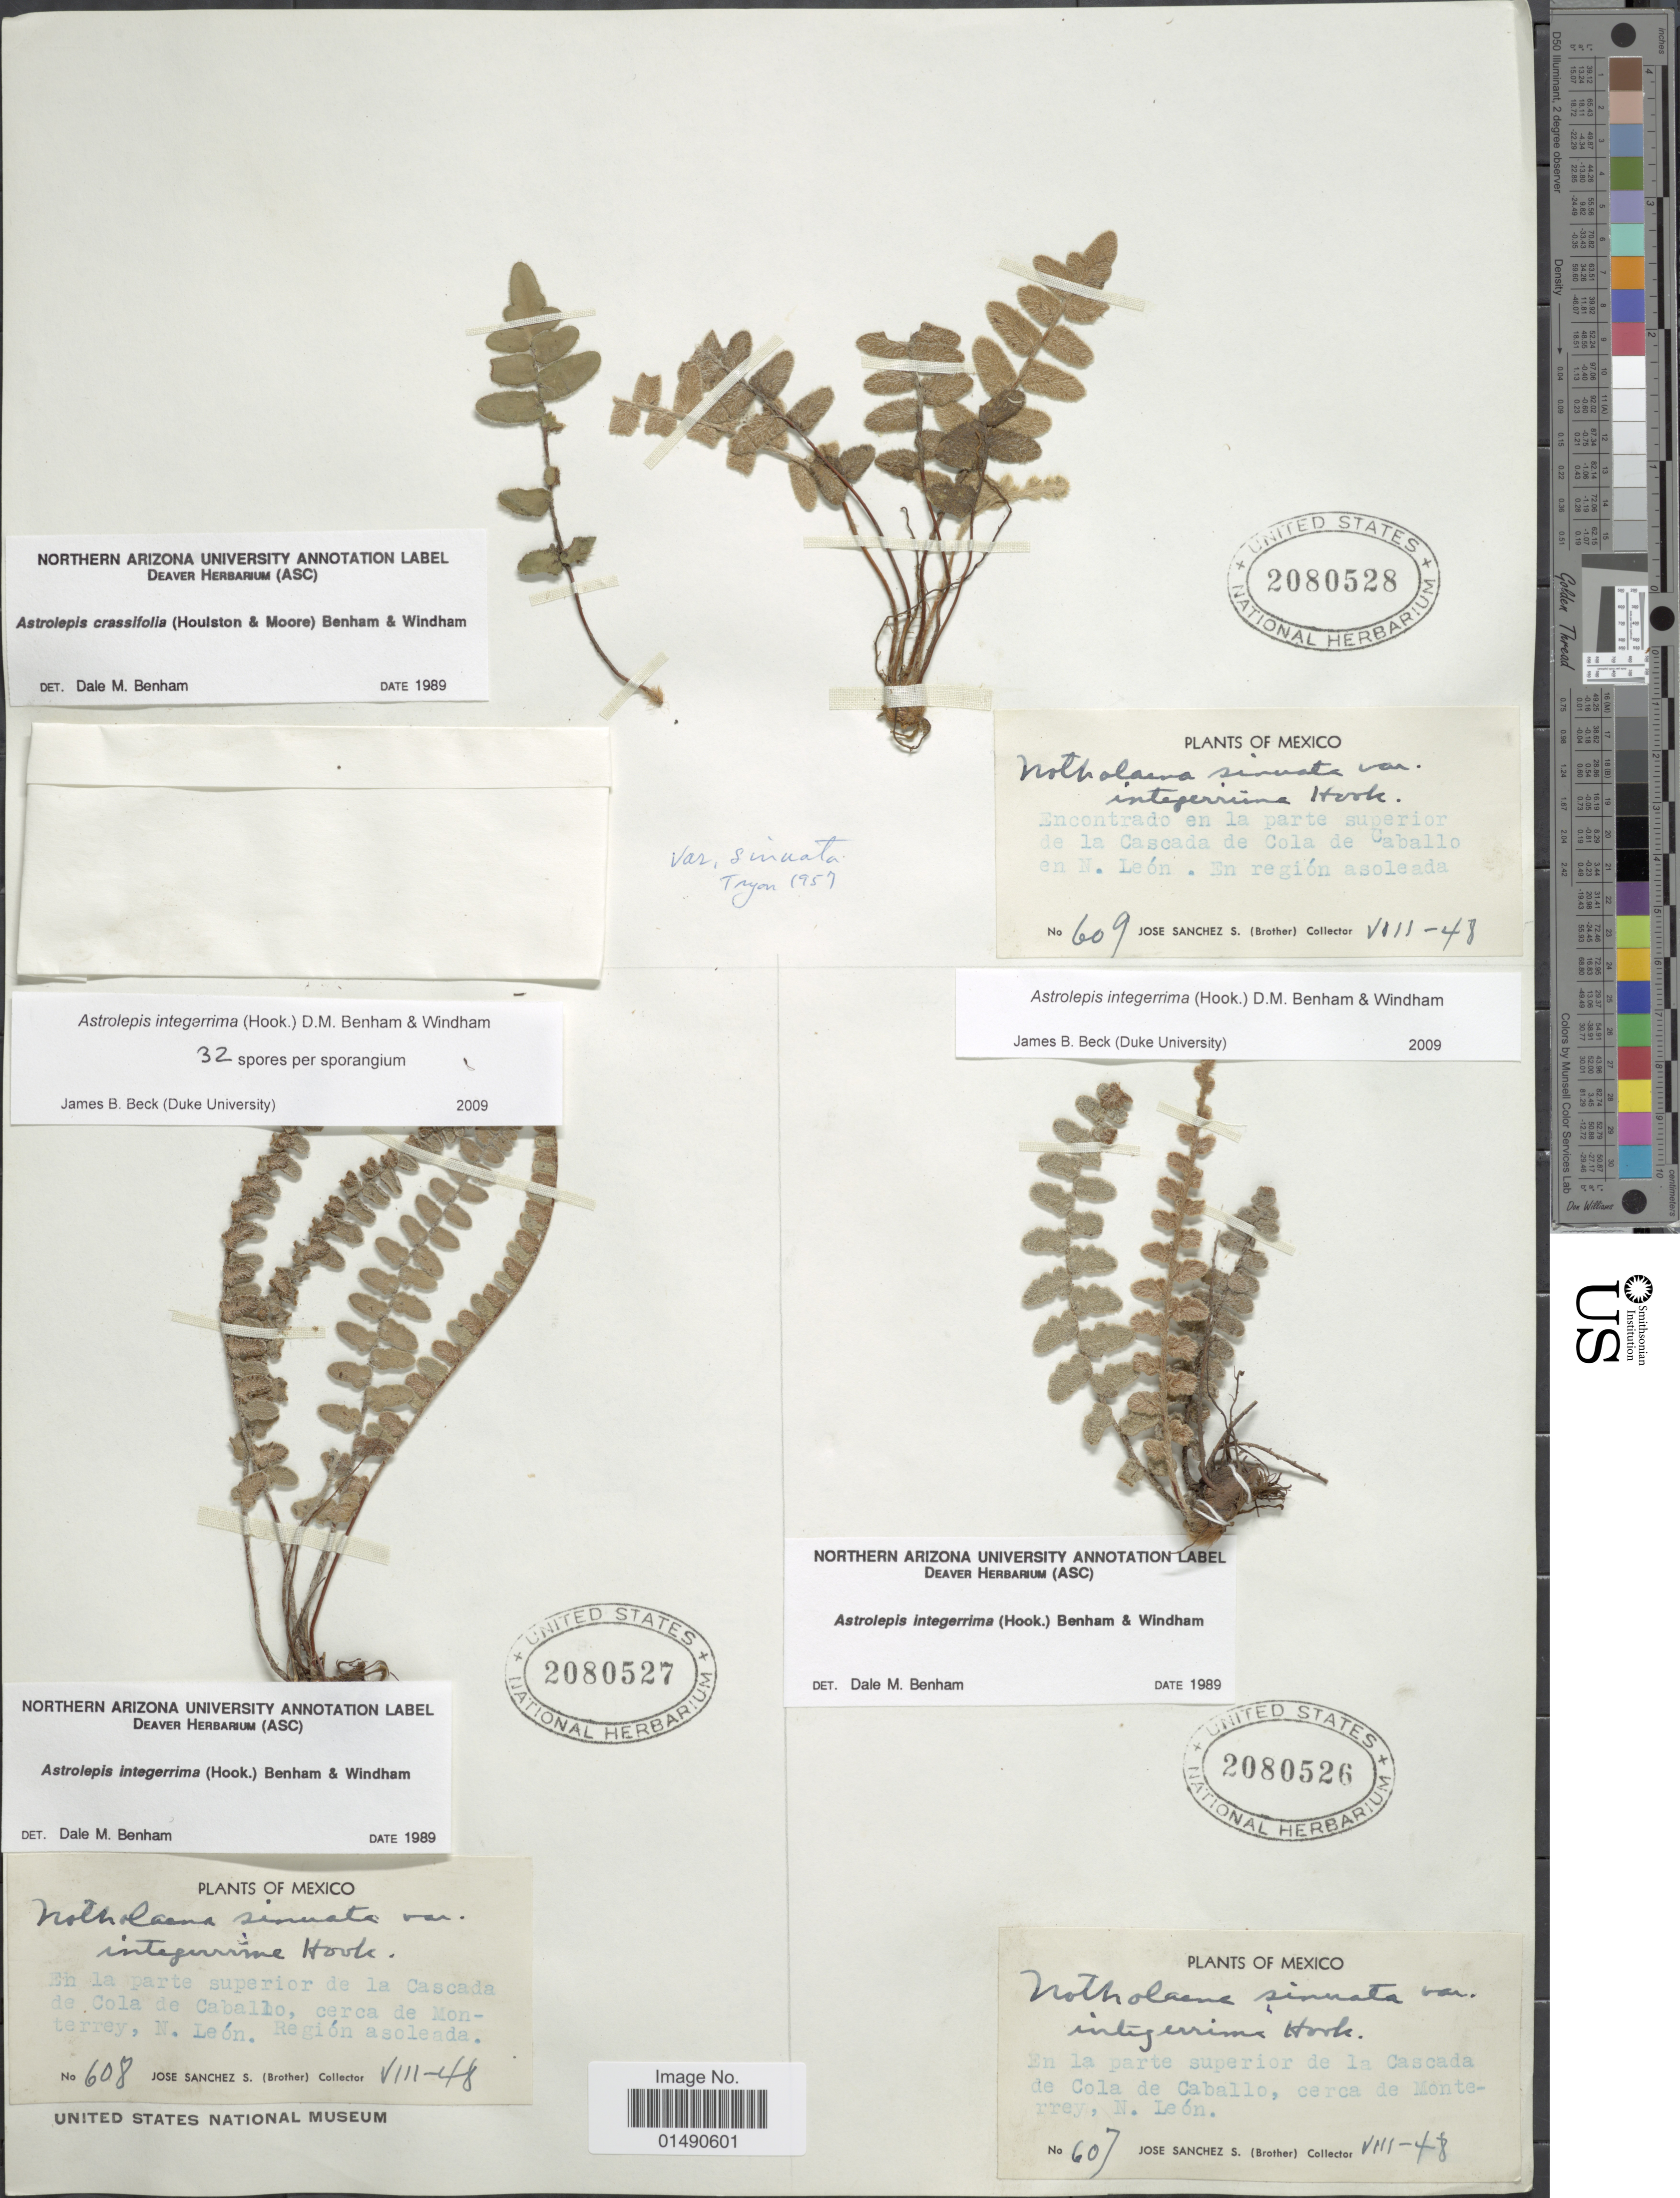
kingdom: Plantae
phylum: Tracheophyta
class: Polypodiopsida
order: Polypodiales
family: Pteridaceae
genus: Astrolepis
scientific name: Astrolepis integerrima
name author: (Hook.) D.M. Benham & Windham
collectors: J. Sanchez S.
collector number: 608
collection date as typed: Transcribed d/m/y: /8/48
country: Mexico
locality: En la parte superior de la Cascada de Cola de Caballo, cerca de Monterrey, N. Leon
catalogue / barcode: US 2080527-3